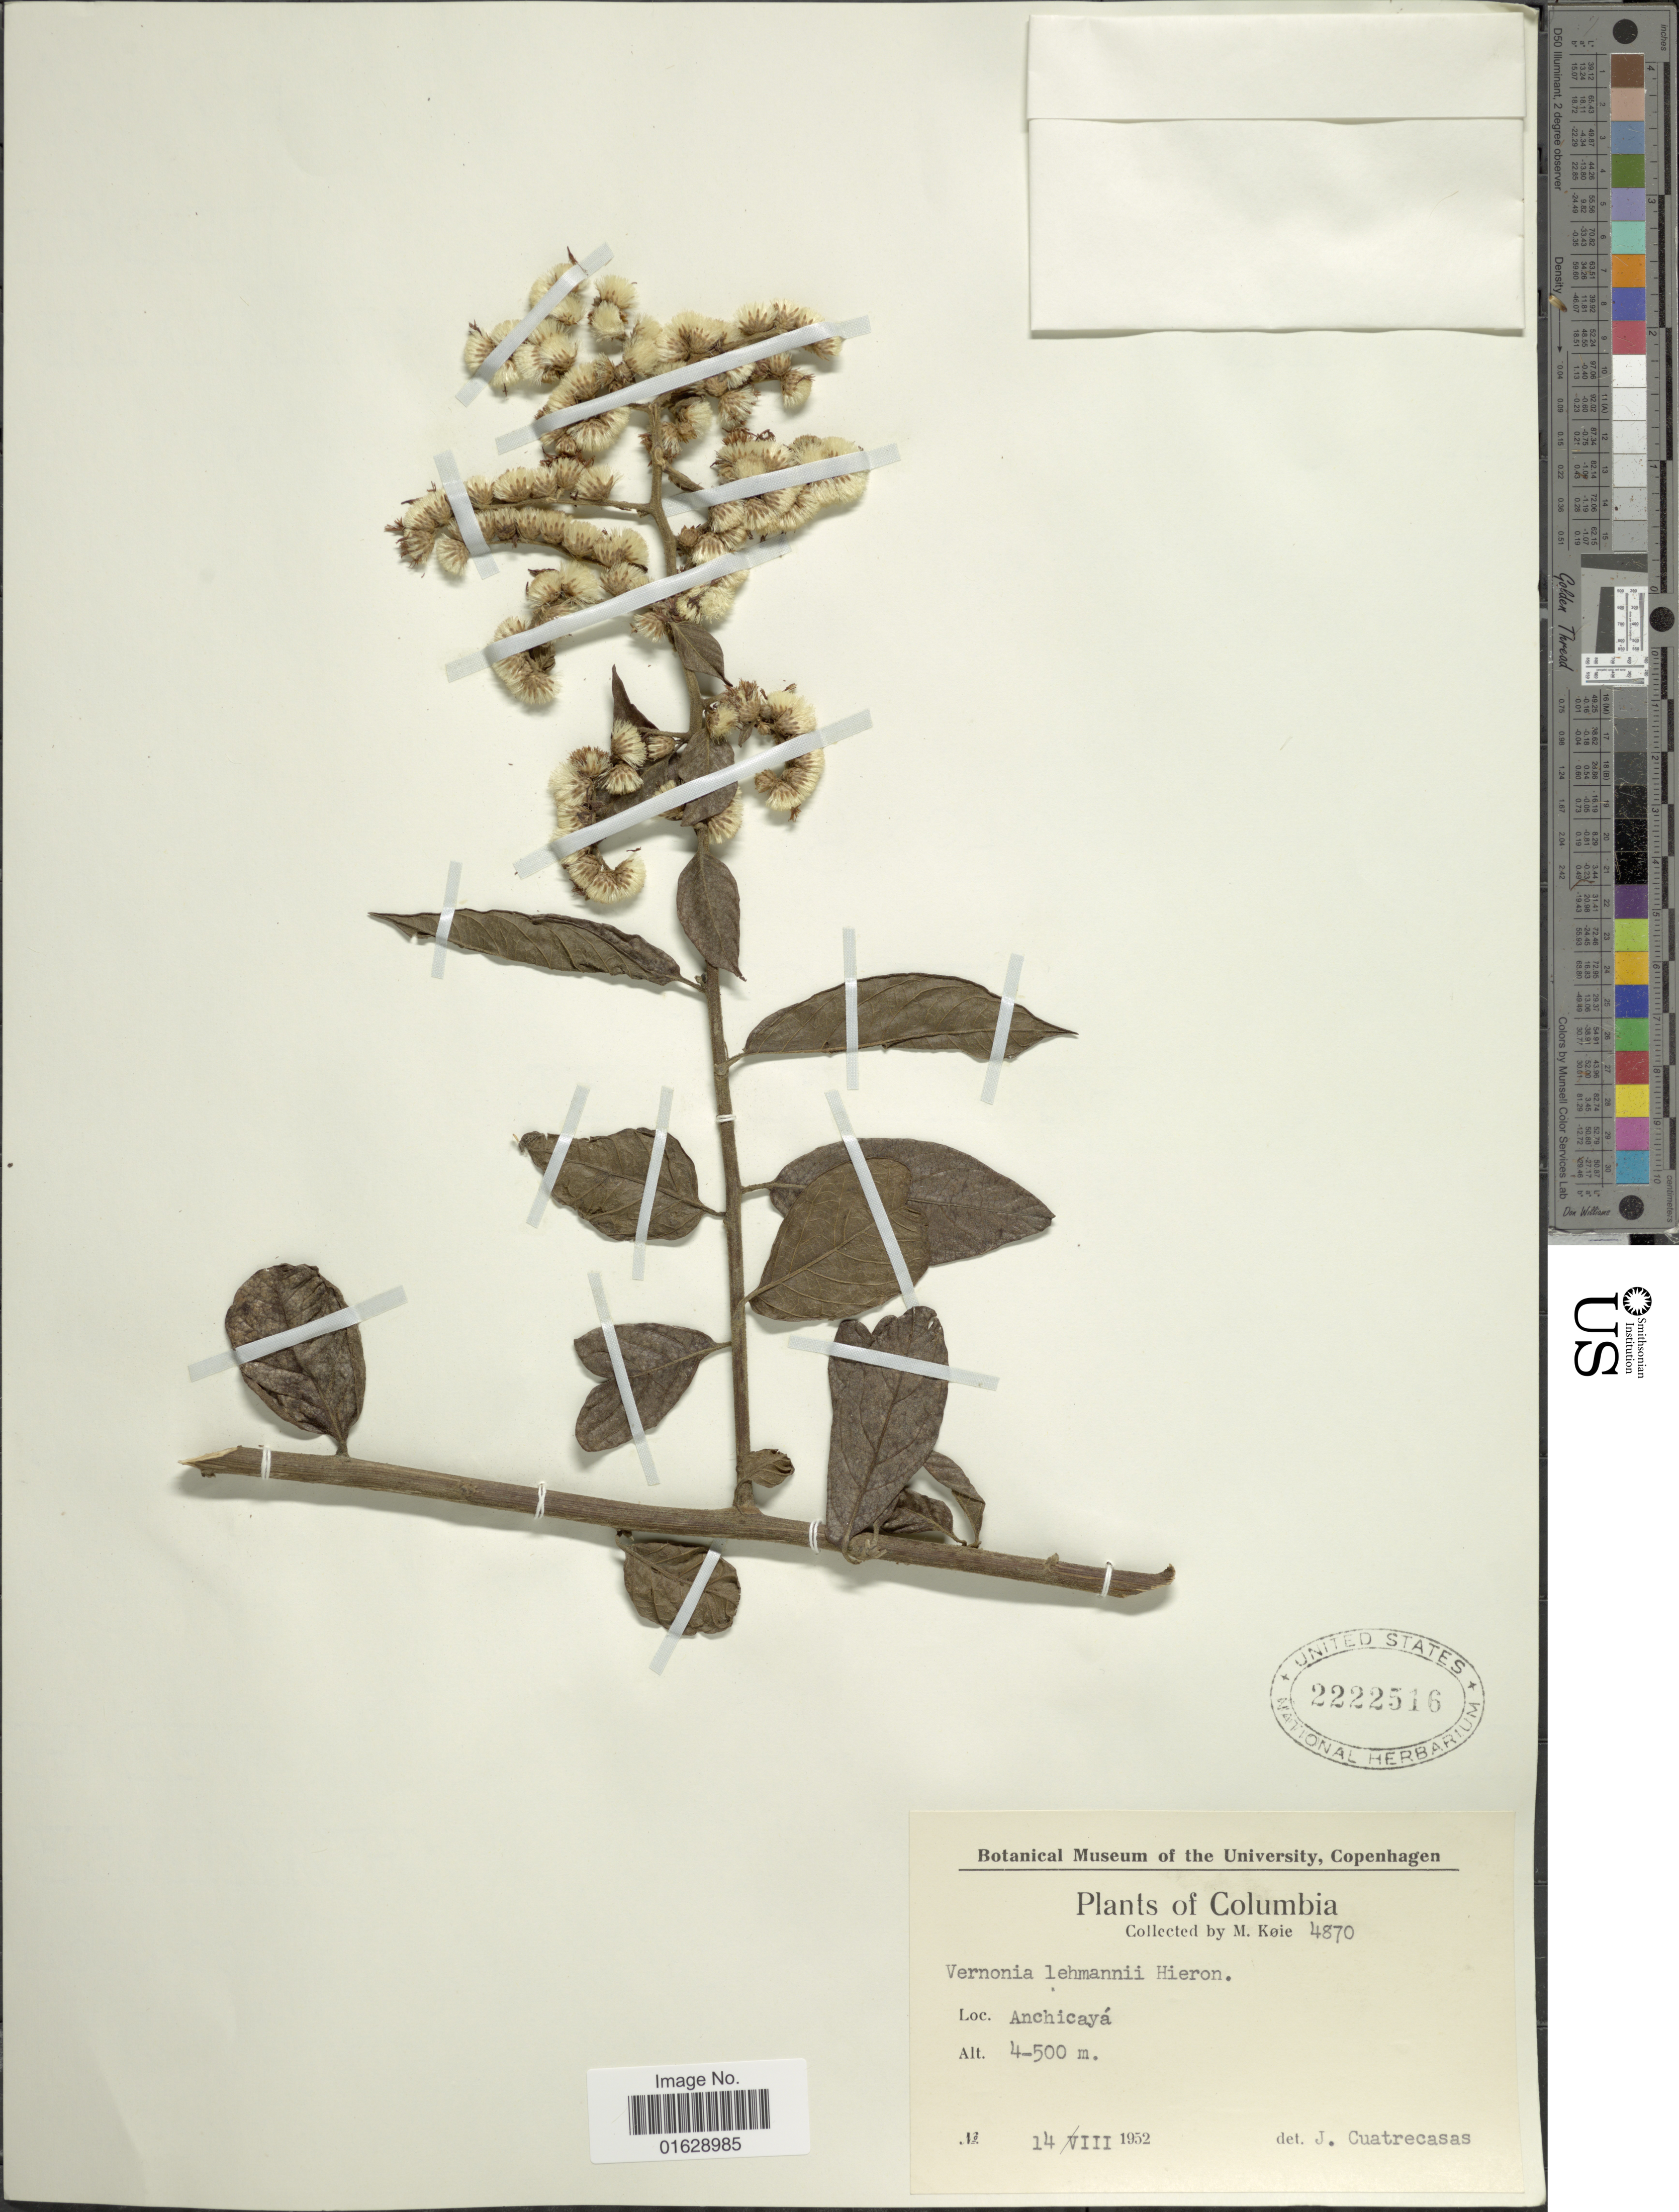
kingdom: Plantae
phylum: Tracheophyta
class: Magnoliopsida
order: Asterales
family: Asteraceae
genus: Lepidaploa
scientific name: Lepidaploa lehmannii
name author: (Hieron.) H. Rob.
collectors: M. Köie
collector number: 4870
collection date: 1952-08-14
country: Colombia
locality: Anchicaya.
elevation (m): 400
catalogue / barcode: US 2222516